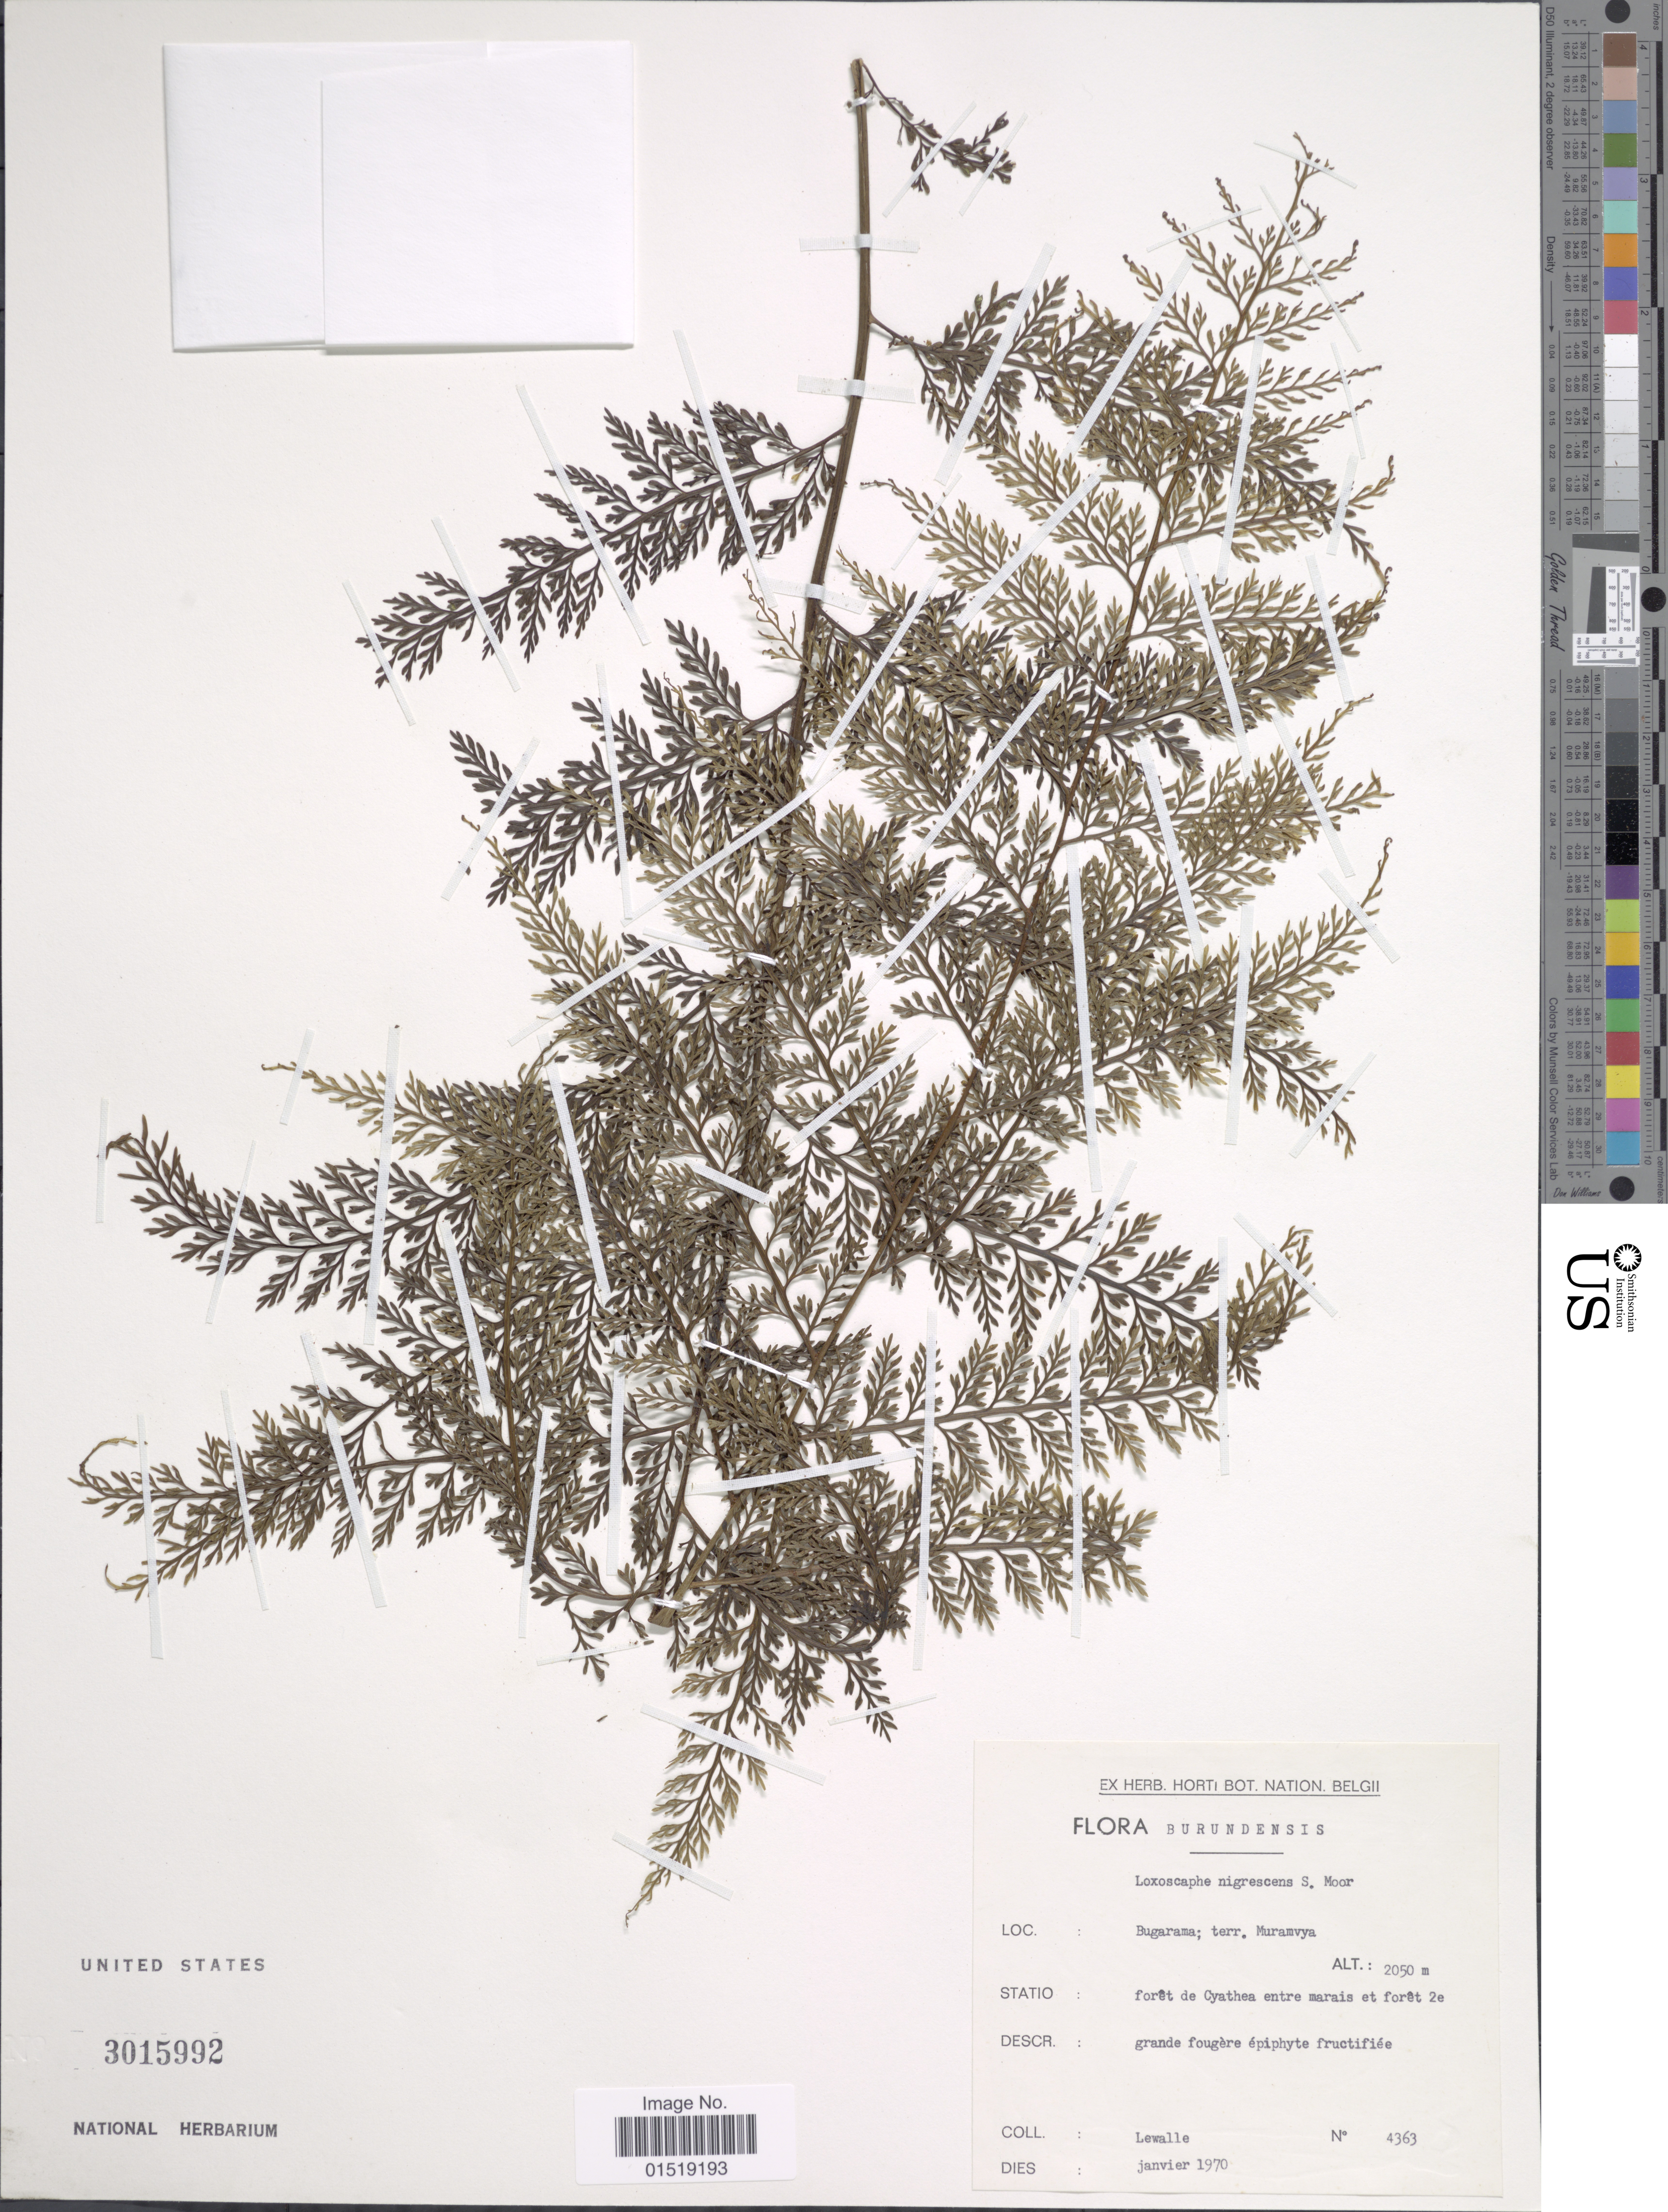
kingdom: Plantae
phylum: Tracheophyta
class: Polypodiopsida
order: Polypodiales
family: Aspleniaceae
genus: Asplenium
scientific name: Asplenium hypomelas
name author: Kuhn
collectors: Lewalle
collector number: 4363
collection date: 1970-01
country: Burundi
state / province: Muramvya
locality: Burundensis. Bugarama; terr. Muramvya.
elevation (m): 2050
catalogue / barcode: US 3015992